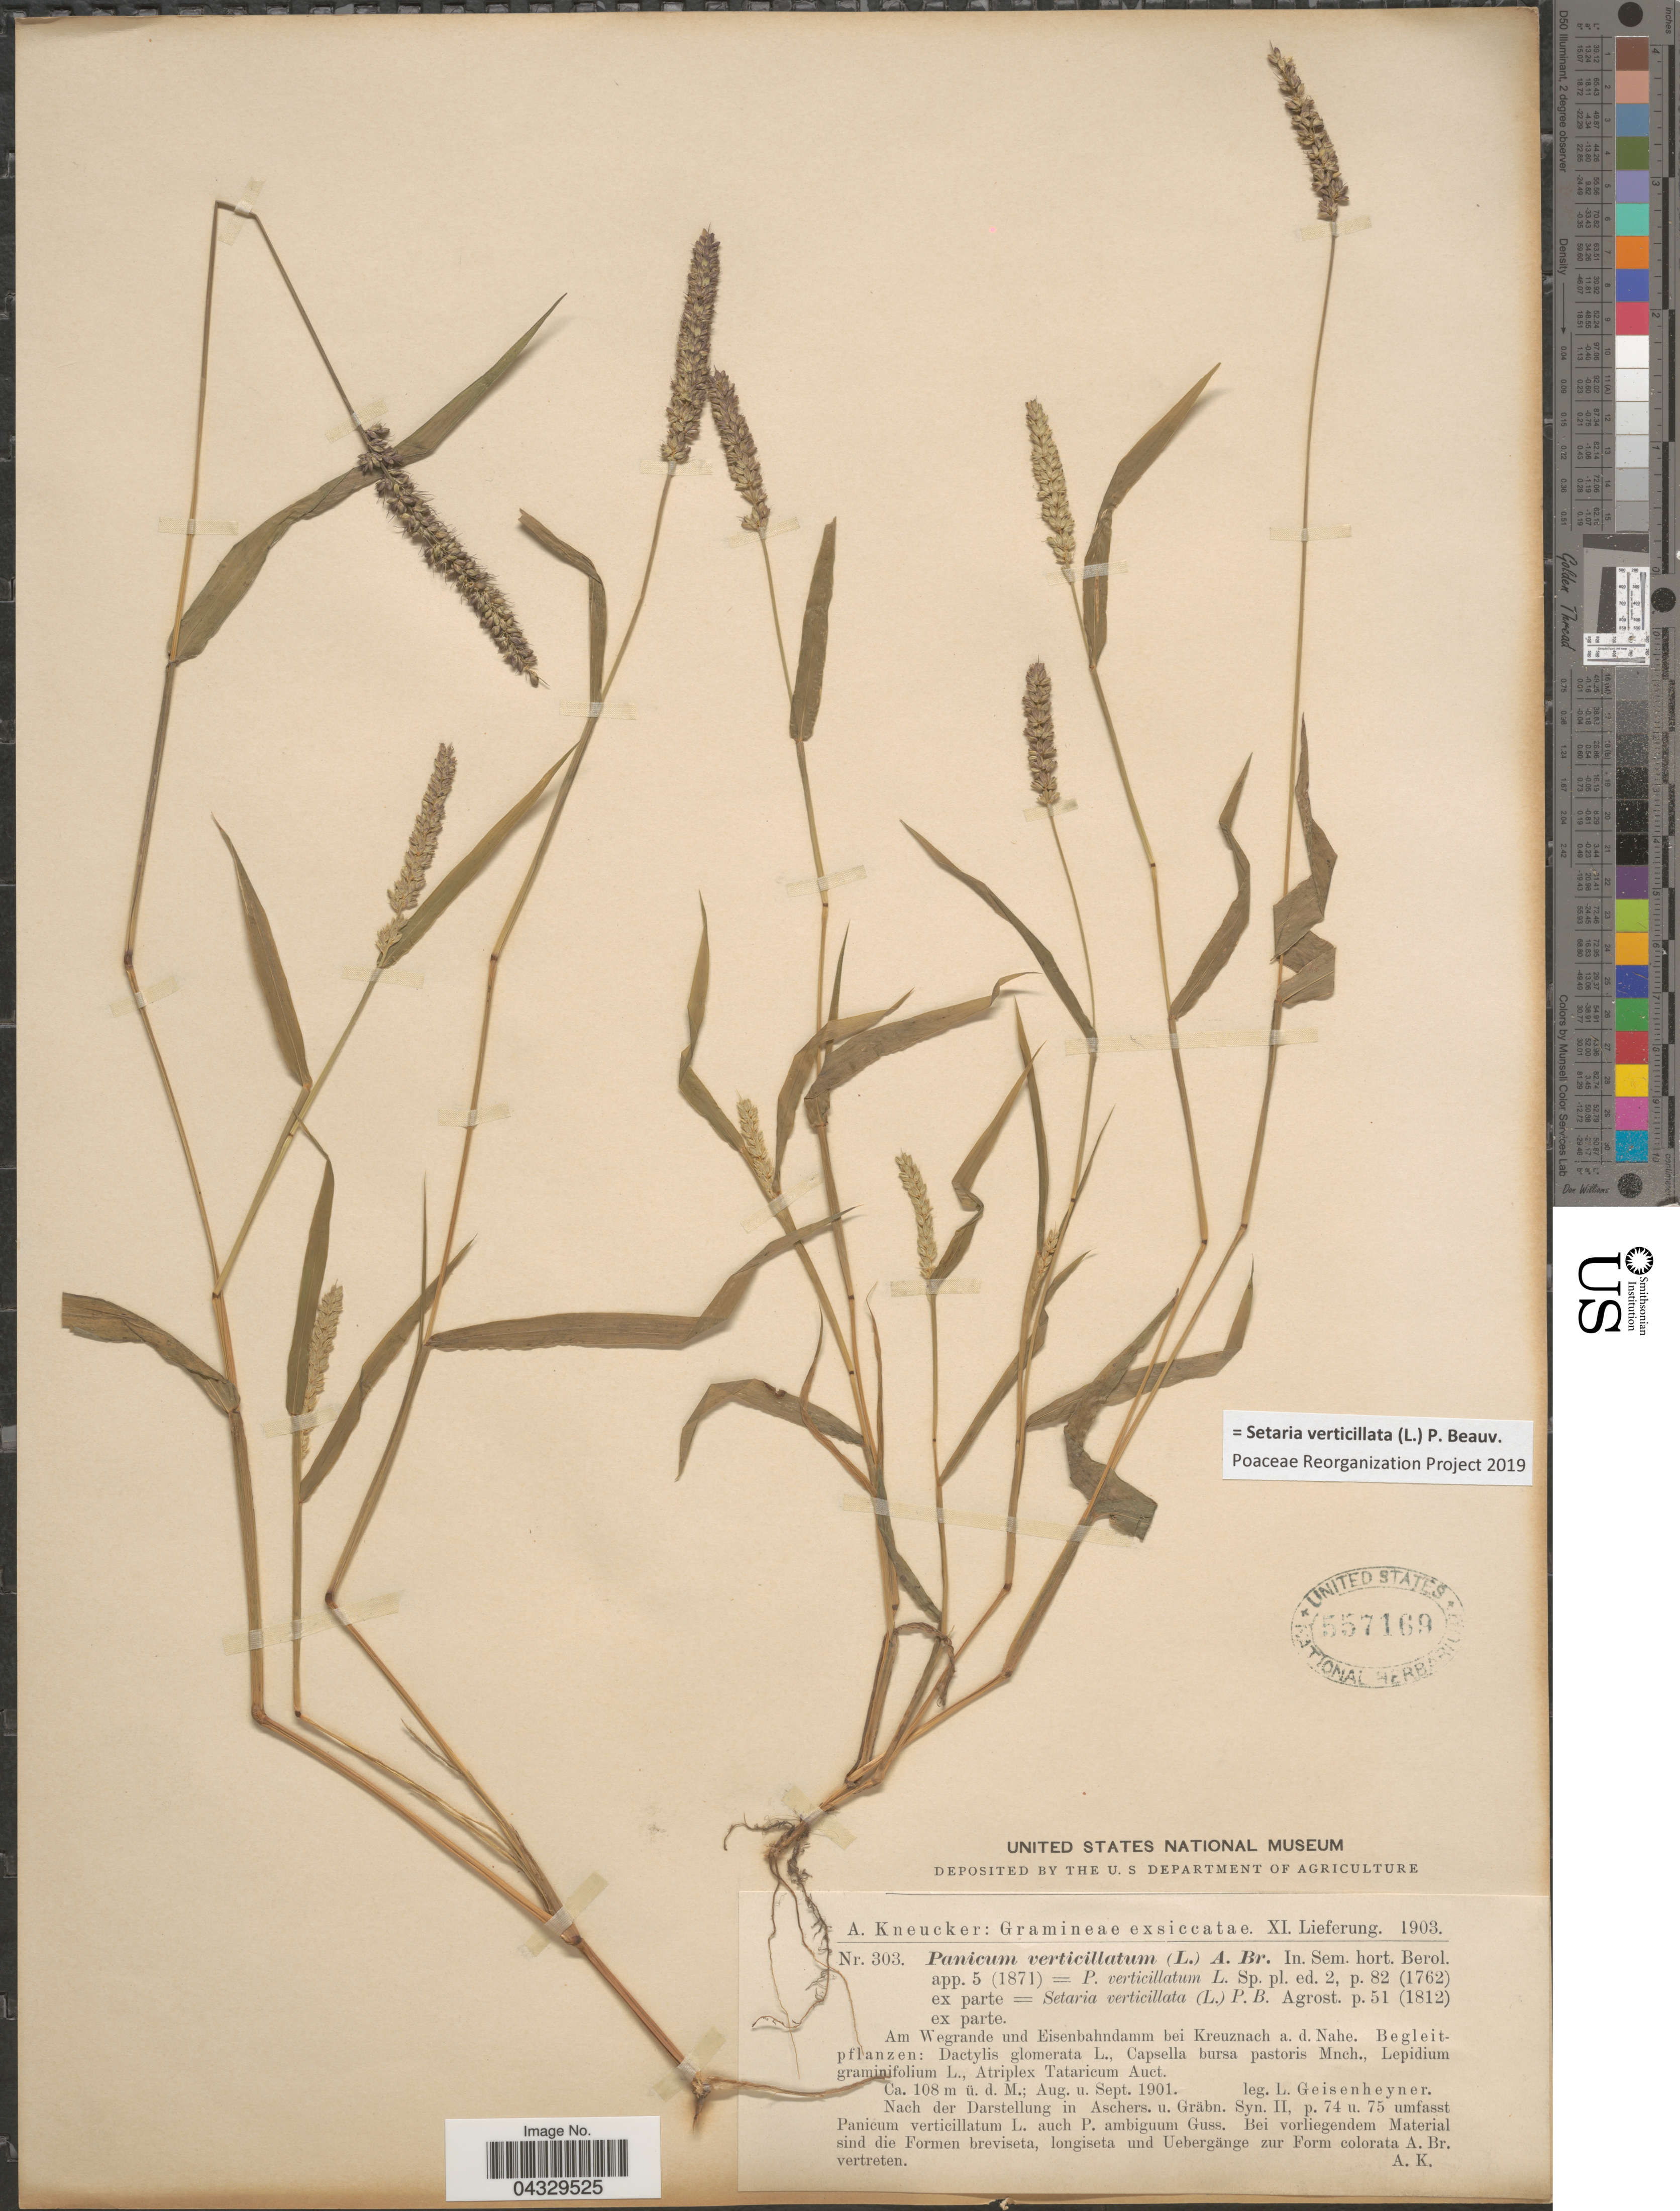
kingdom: Plantae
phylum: Tracheophyta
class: Liliopsida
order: Poales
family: Poaceae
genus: Setaria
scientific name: Setaria verticillata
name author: (L.) P. Beauv.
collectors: L. Geisenheyner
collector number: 303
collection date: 1901-08/1901-09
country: Germany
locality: Am Wegrande und Eisenbahndamm bei Kreuznach a. d. Nahe.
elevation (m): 108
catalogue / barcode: US 557169